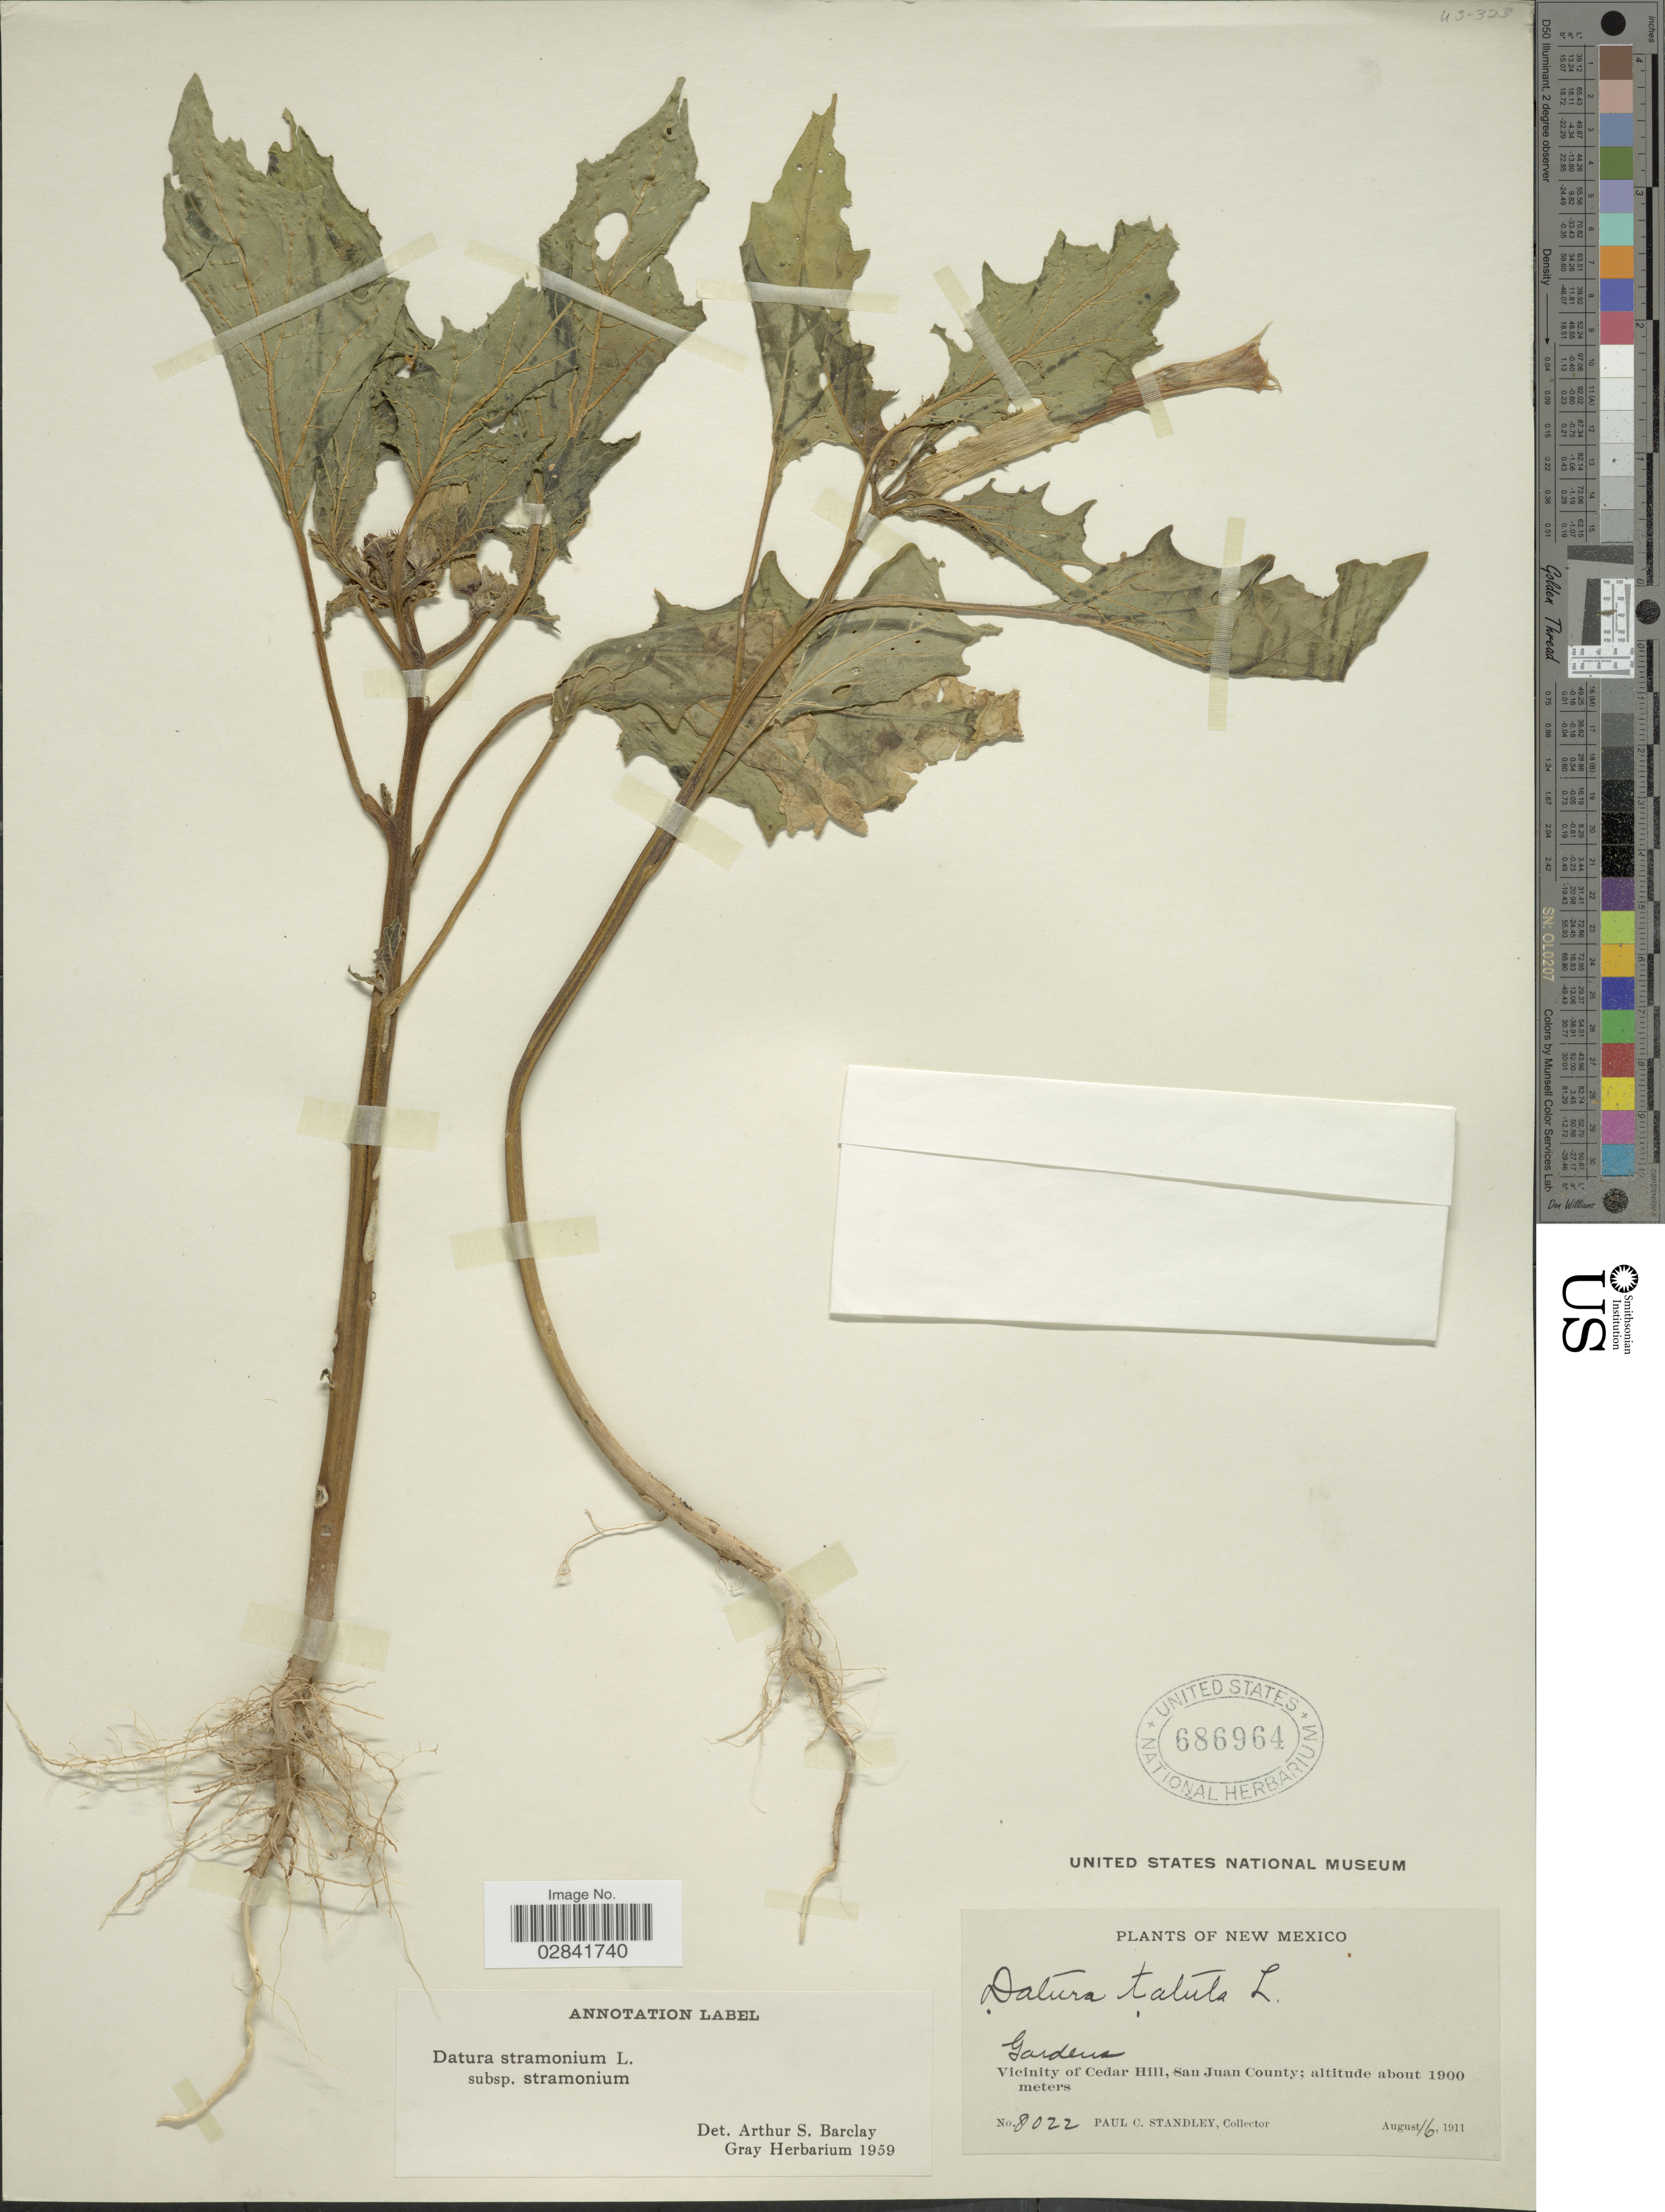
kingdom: Plantae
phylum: Tracheophyta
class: Magnoliopsida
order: Solanales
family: Solanaceae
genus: Datura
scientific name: Datura stramonium subsp. stramonium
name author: L.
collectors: P. C. Standley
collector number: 8022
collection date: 1911-08-16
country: United States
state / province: New Mexico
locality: Vicinity of Cedar Hill, San Juan County.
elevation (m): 1900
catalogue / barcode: US 686964